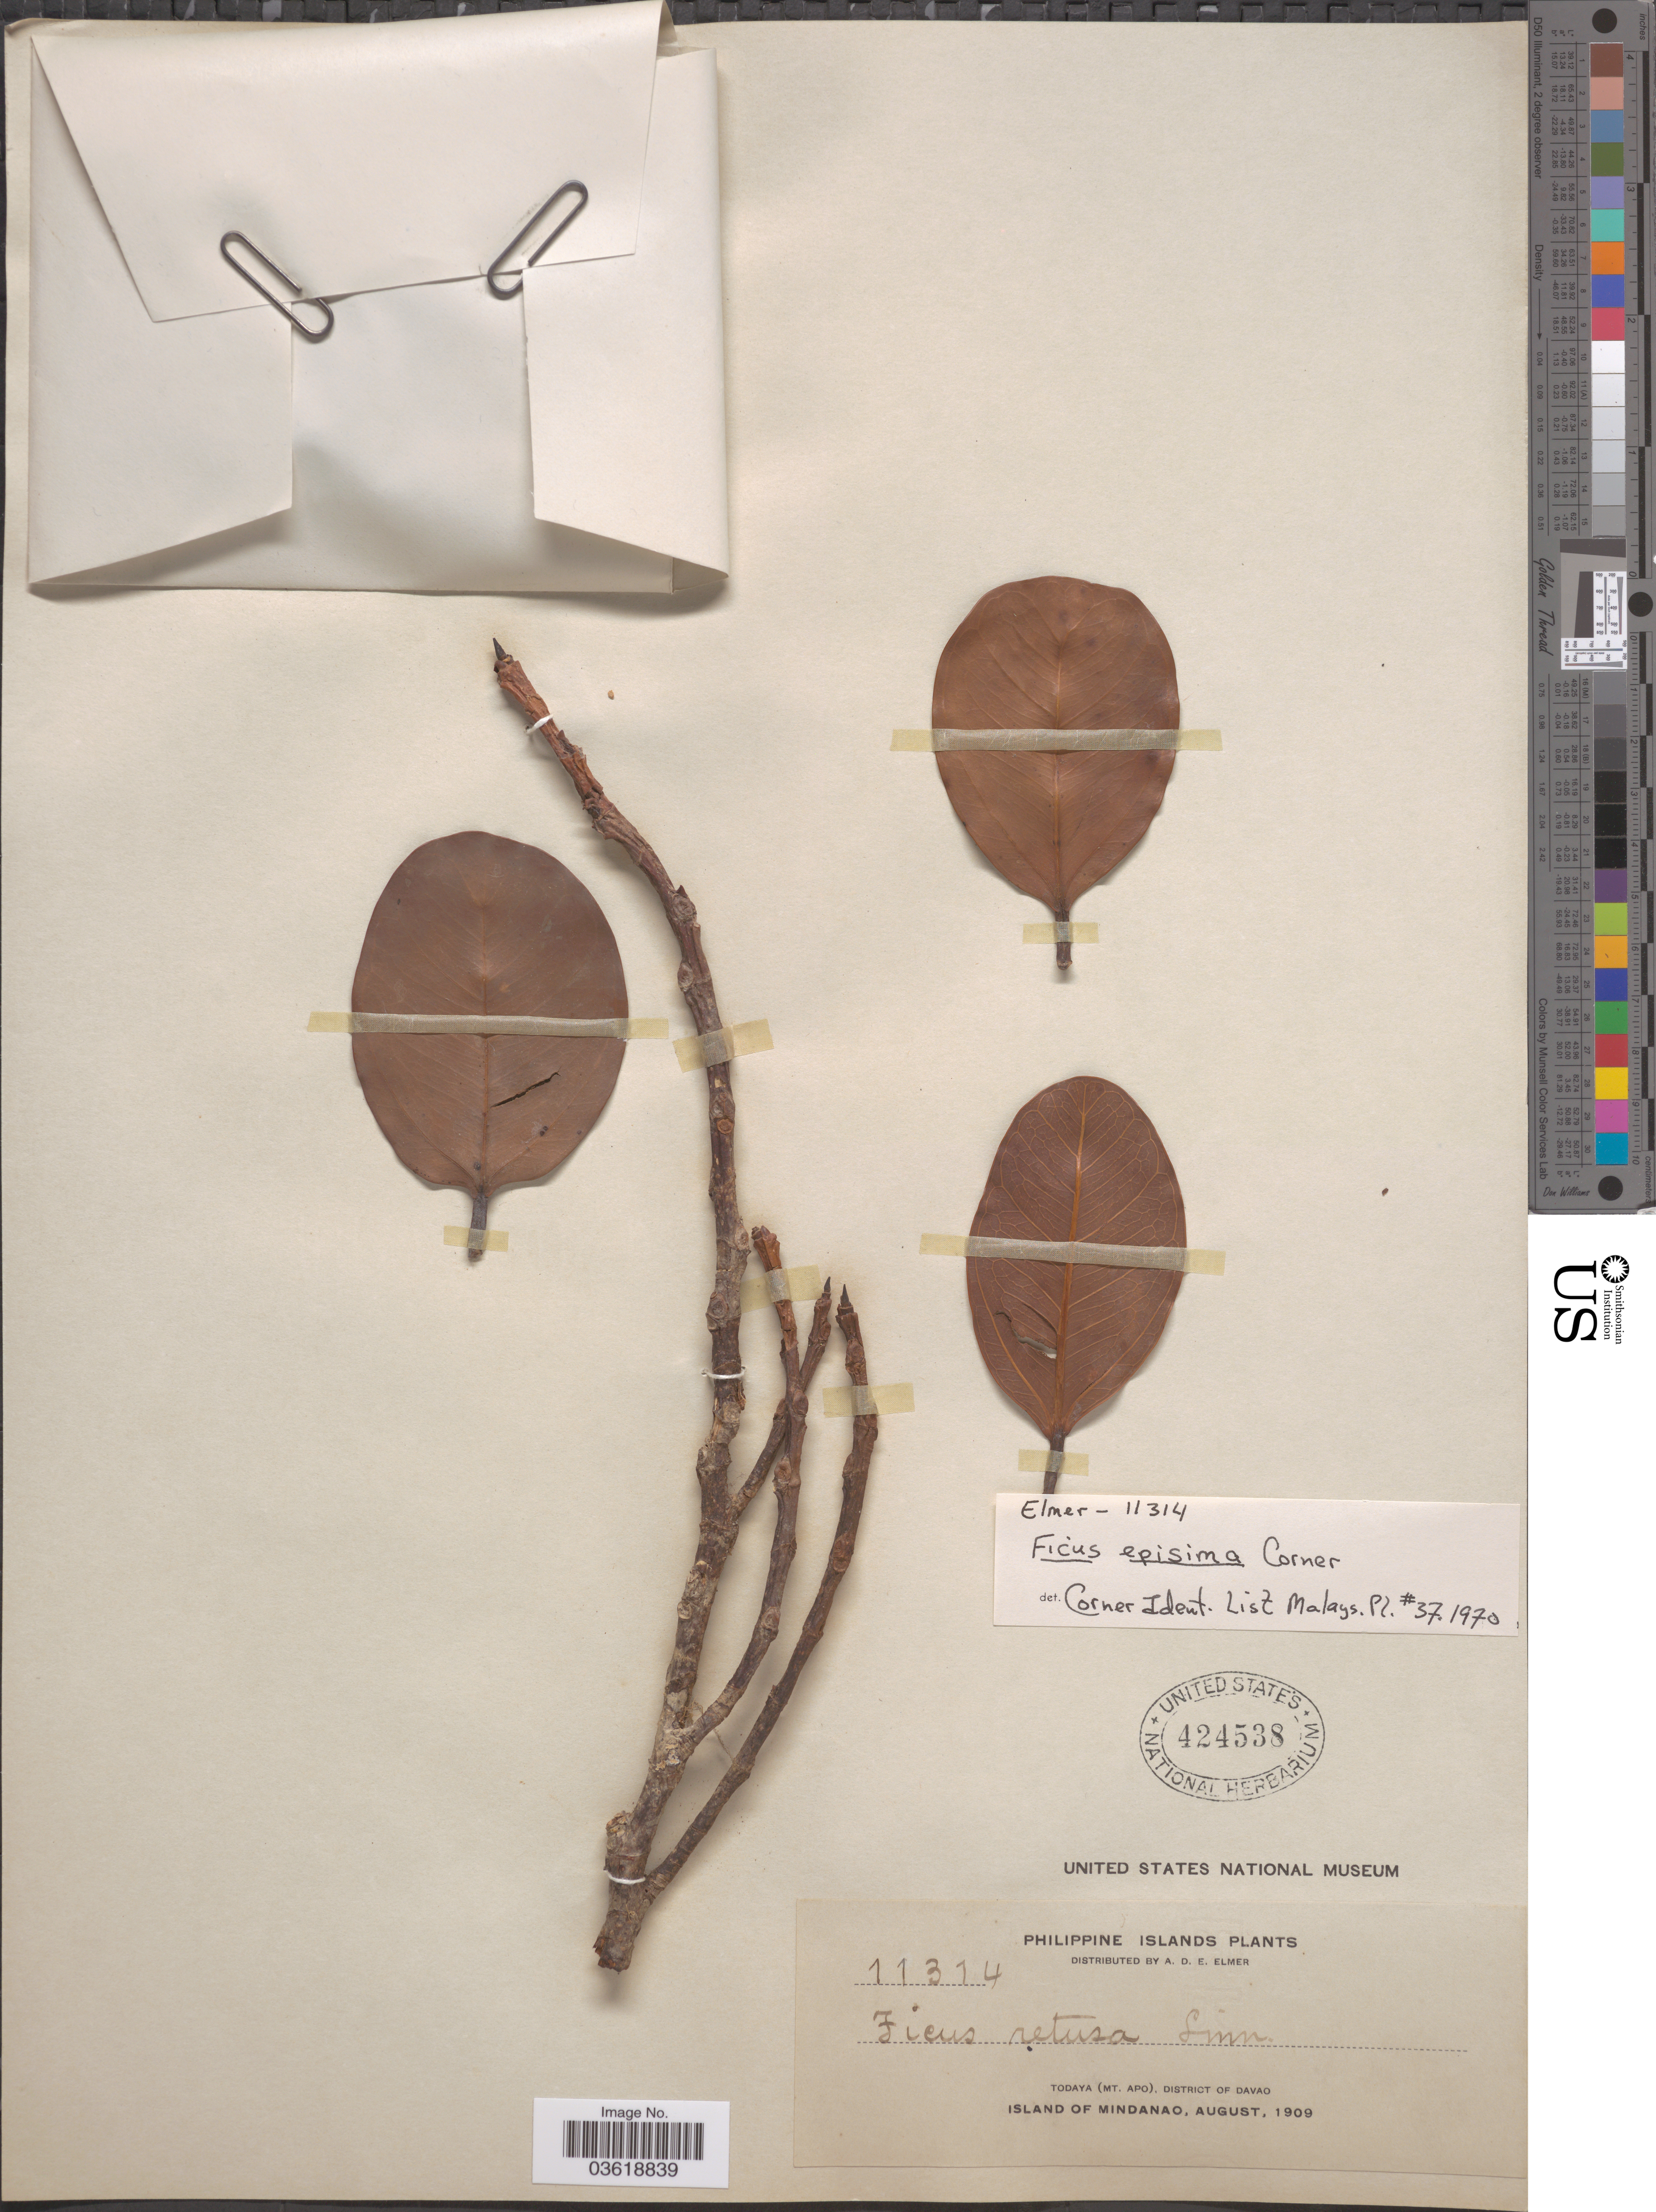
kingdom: Plantae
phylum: Tracheophyta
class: Magnoliopsida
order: Rosales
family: Moraceae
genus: Ficus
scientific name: Ficus episima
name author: Corner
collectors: A. D. E. Elmer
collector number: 11314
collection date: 1909-08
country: Philippines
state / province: Davao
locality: Todaya (Mt. Apo), District of Davao. Island of Mindanao.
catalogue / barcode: US 424538